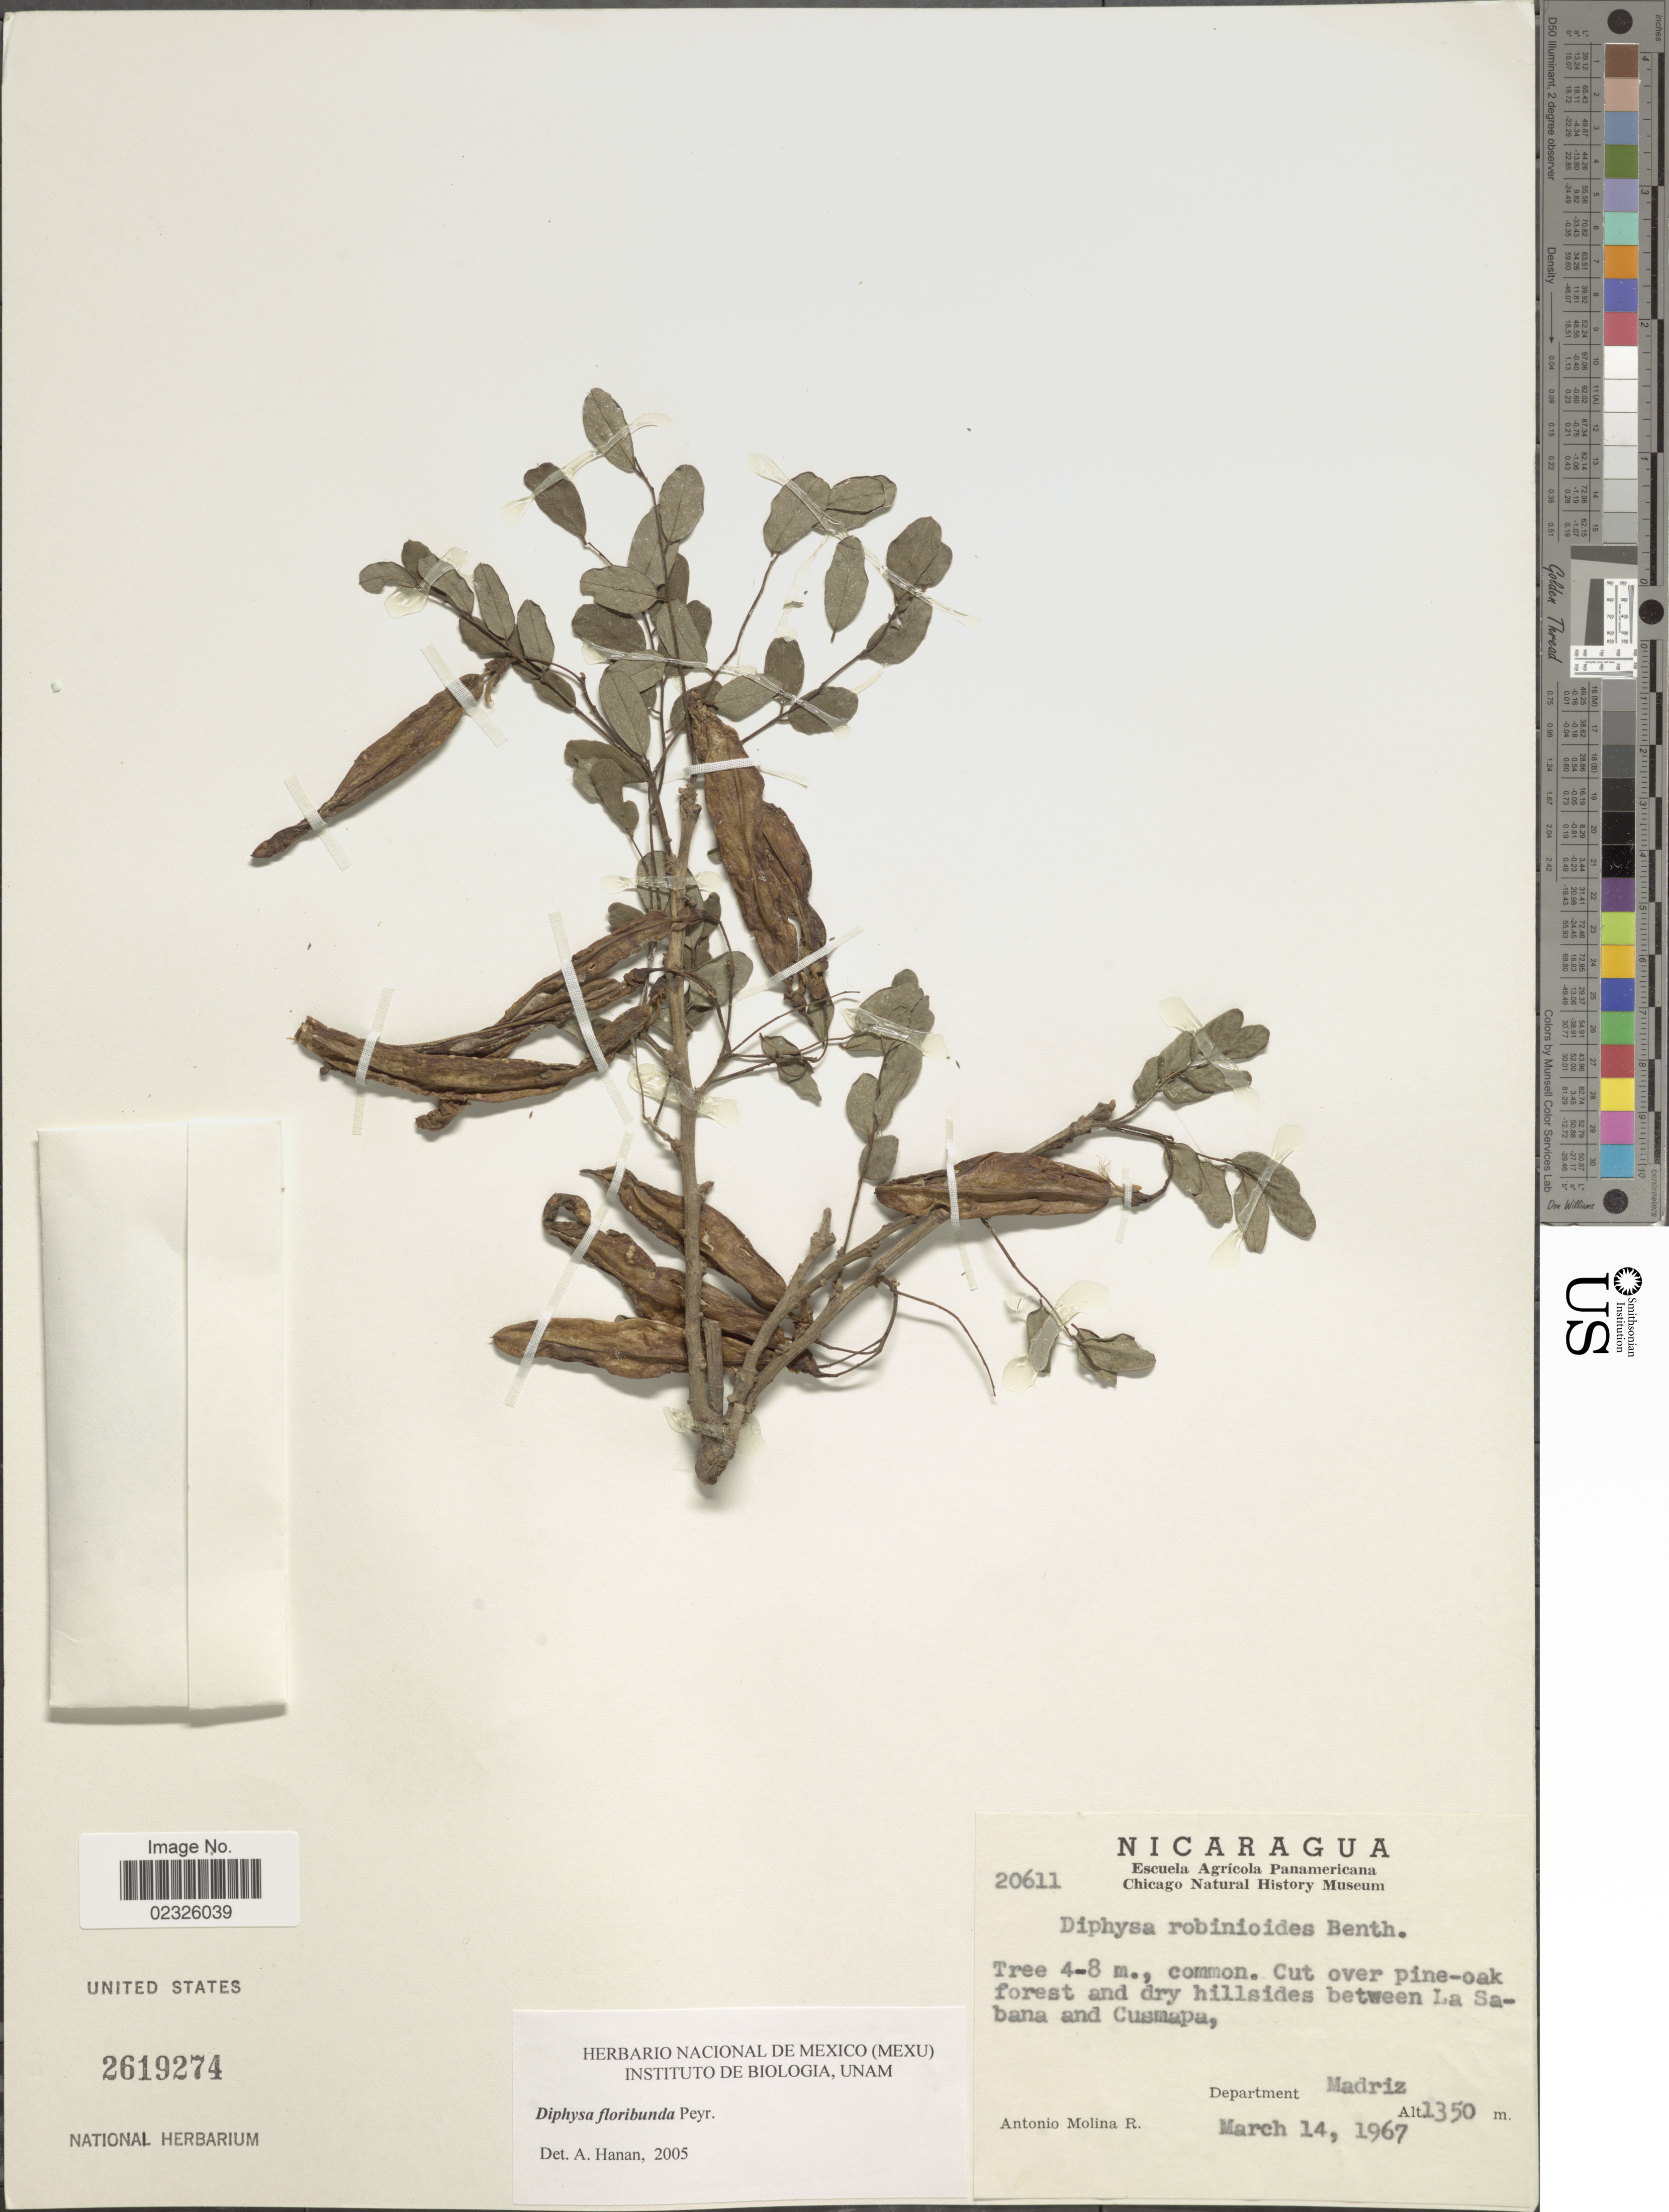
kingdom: Plantae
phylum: Tracheophyta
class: Magnoliopsida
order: Fabales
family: Fabaceae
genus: Diphysa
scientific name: Diphysa floribunda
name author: Peyr.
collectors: A. Molina R.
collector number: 20611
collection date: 1967-03-14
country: Nicaragua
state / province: Madriz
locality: Cut over pine-oak forest and dry hillsides between La Sabana and Cusmapa, Department Madriz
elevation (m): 1350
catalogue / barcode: US 2619274